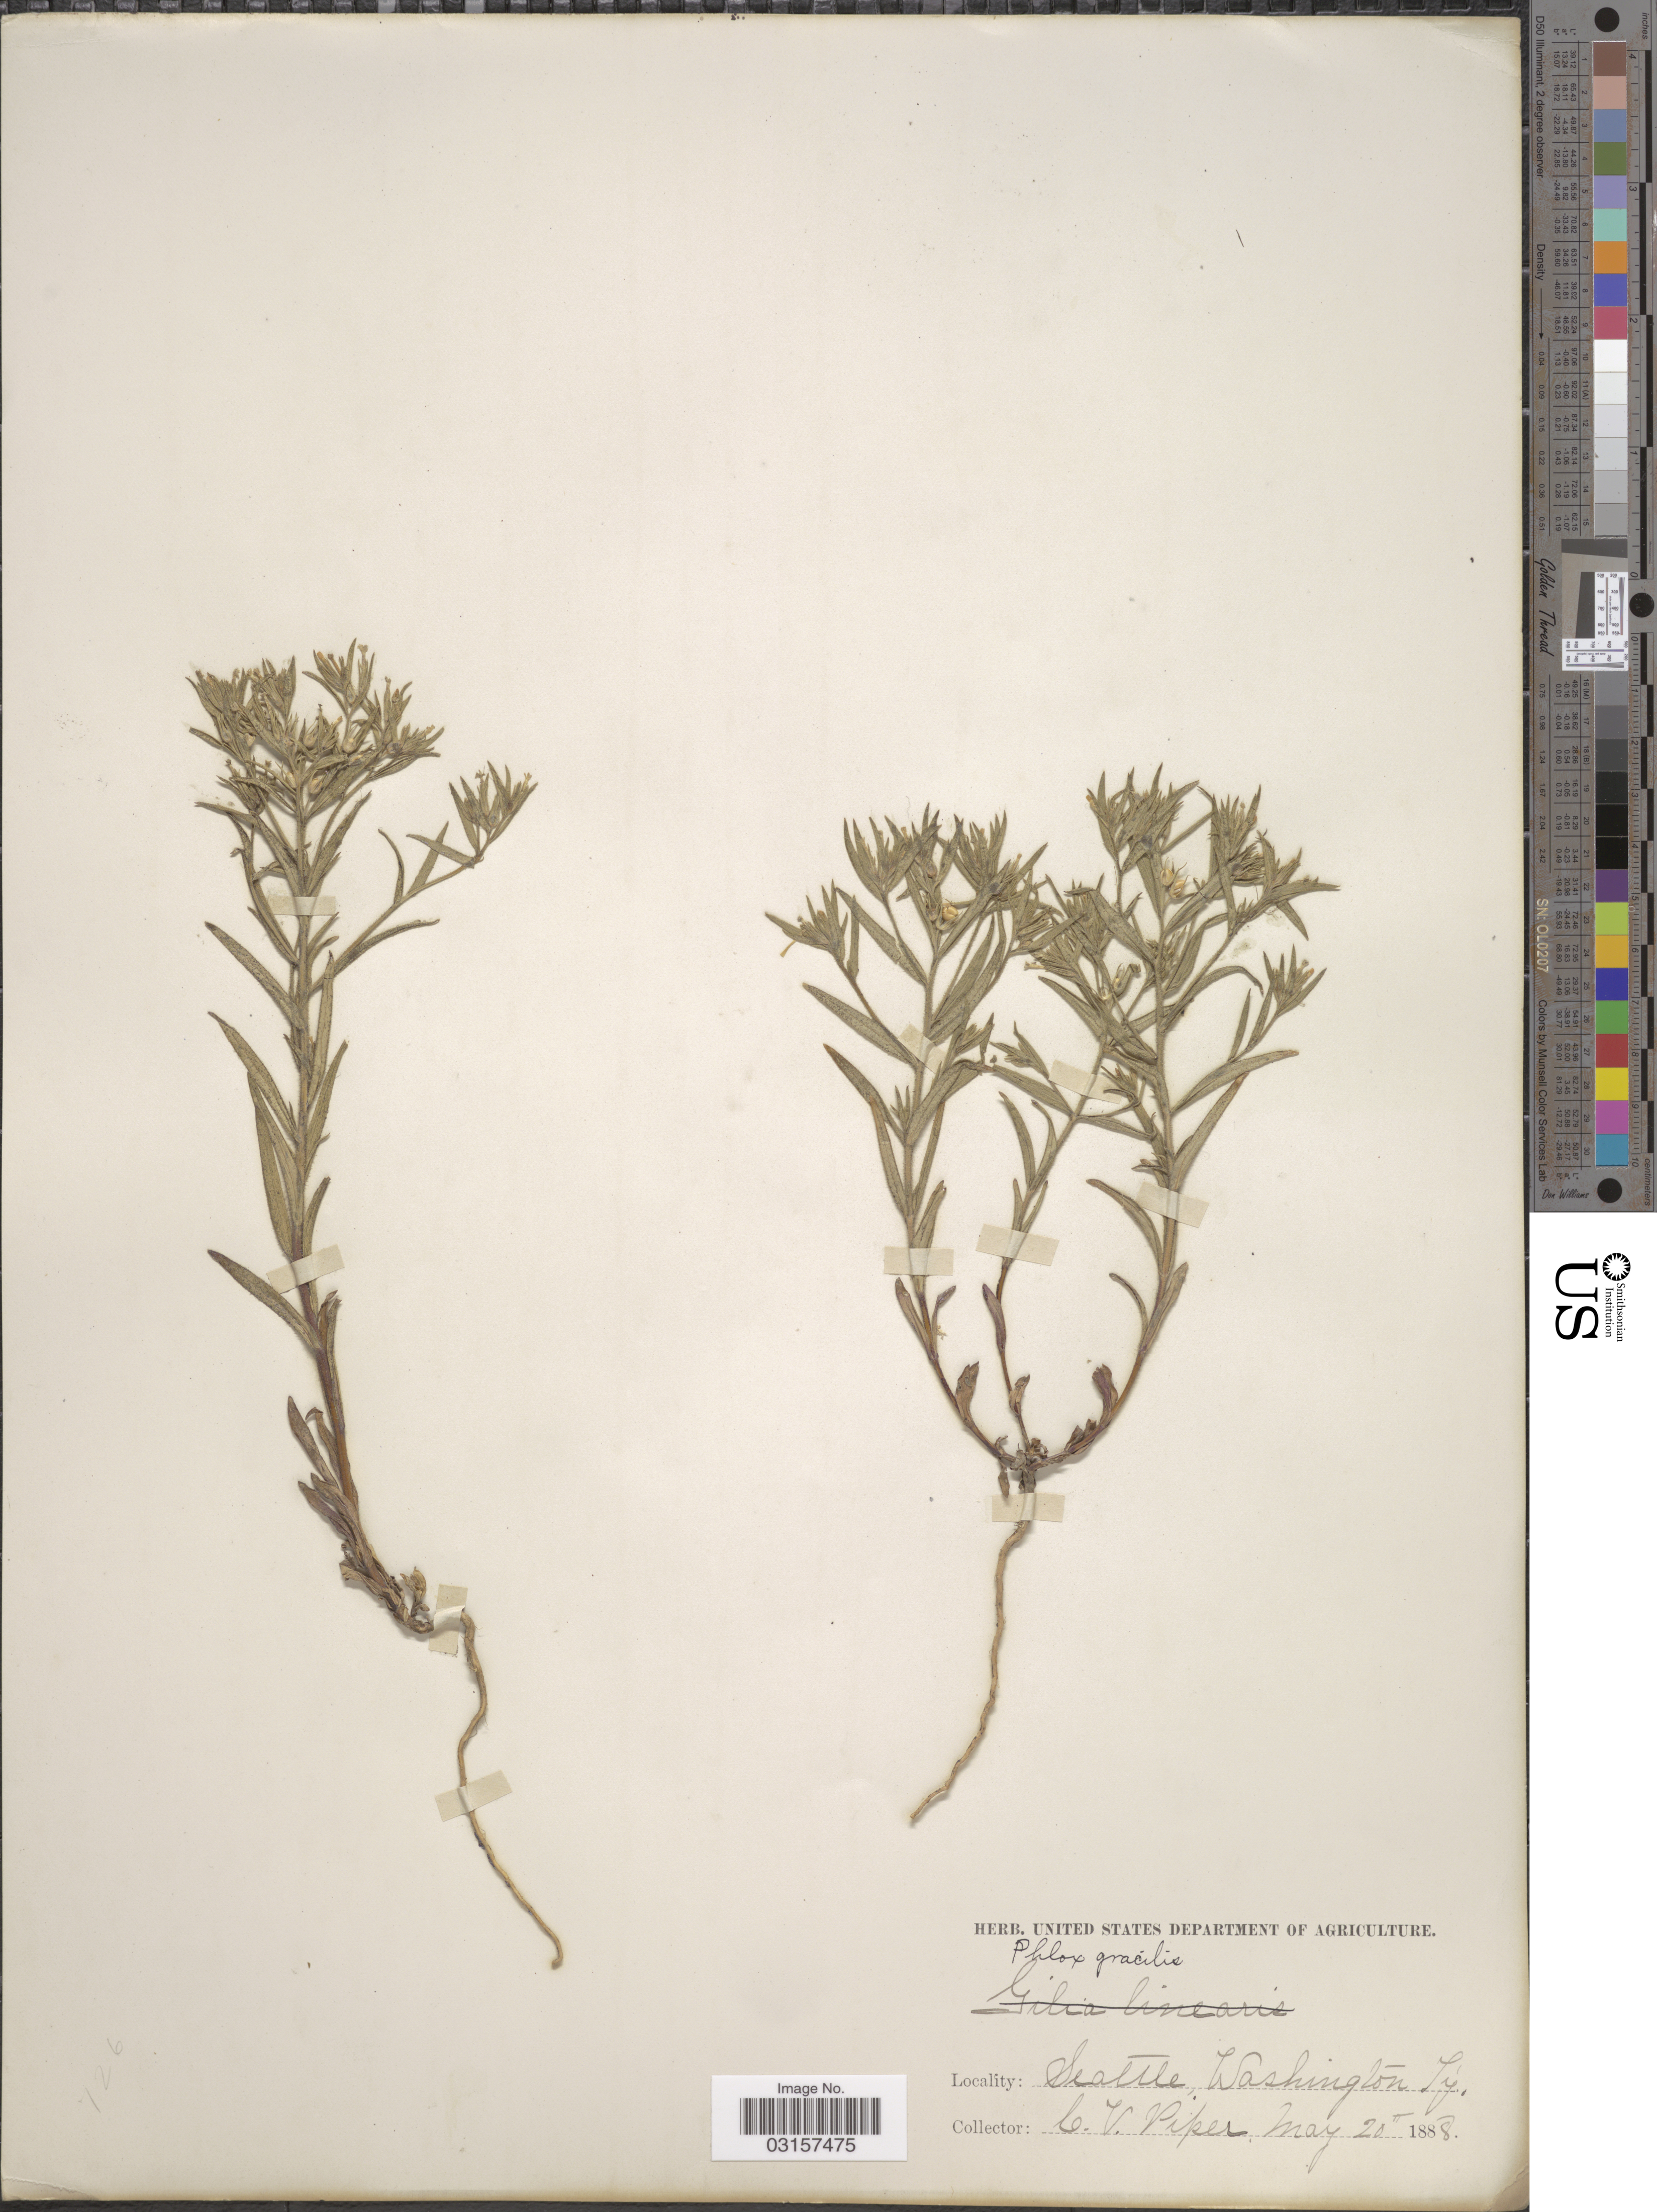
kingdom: Plantae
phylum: Tracheophyta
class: Magnoliopsida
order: Ericales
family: Polemoniaceae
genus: Microsteris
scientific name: Microsteris gracilis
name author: (Hook.) Greene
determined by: (US) Smithsonian Institution - National Museum of Natural History - Department of Botany (UNITED STATES)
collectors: C. V. Piper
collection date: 1888-05-20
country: United States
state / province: Washington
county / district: King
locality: Seattle Washington Ty.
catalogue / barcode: US 103239